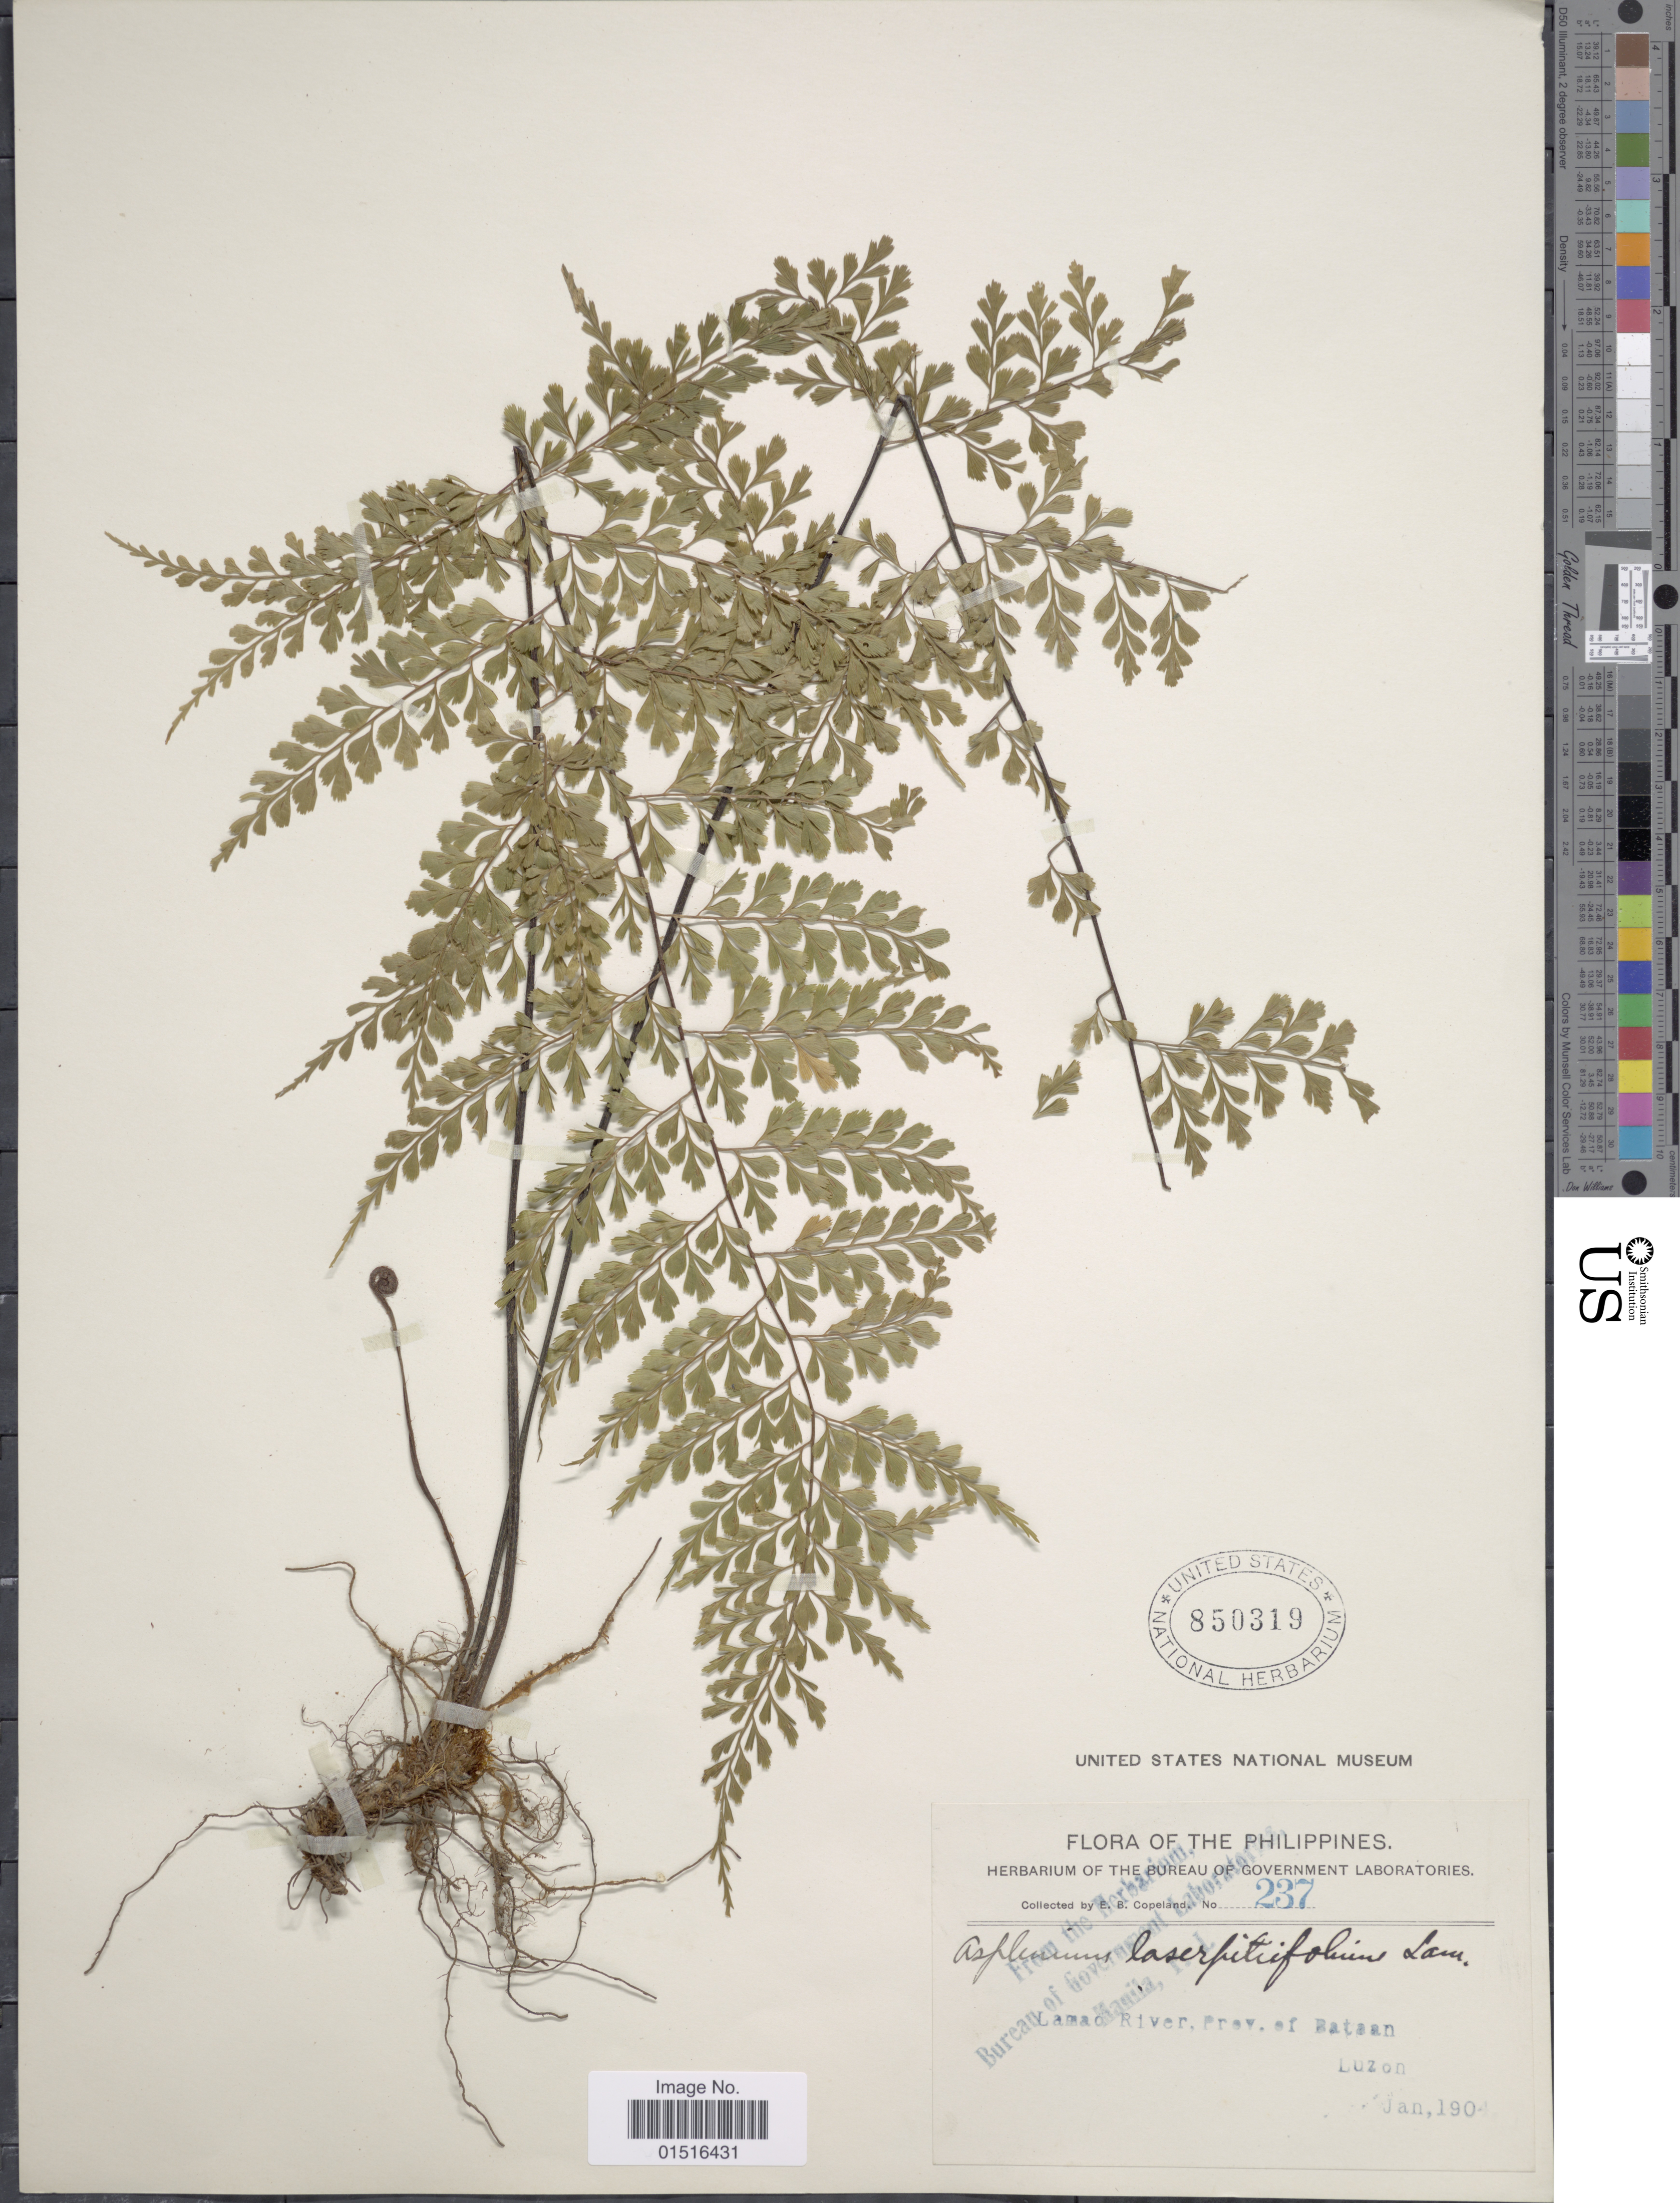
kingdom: Plantae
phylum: Tracheophyta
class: Polypodiopsida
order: Polypodiales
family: Aspleniaceae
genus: Asplenium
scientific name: Asplenium laserpitiifolium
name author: Lam.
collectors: E. B. Copeland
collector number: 237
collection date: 1904-01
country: Philippines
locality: Lamao River, Prov. of Bataan, Luzon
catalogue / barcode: US 850319